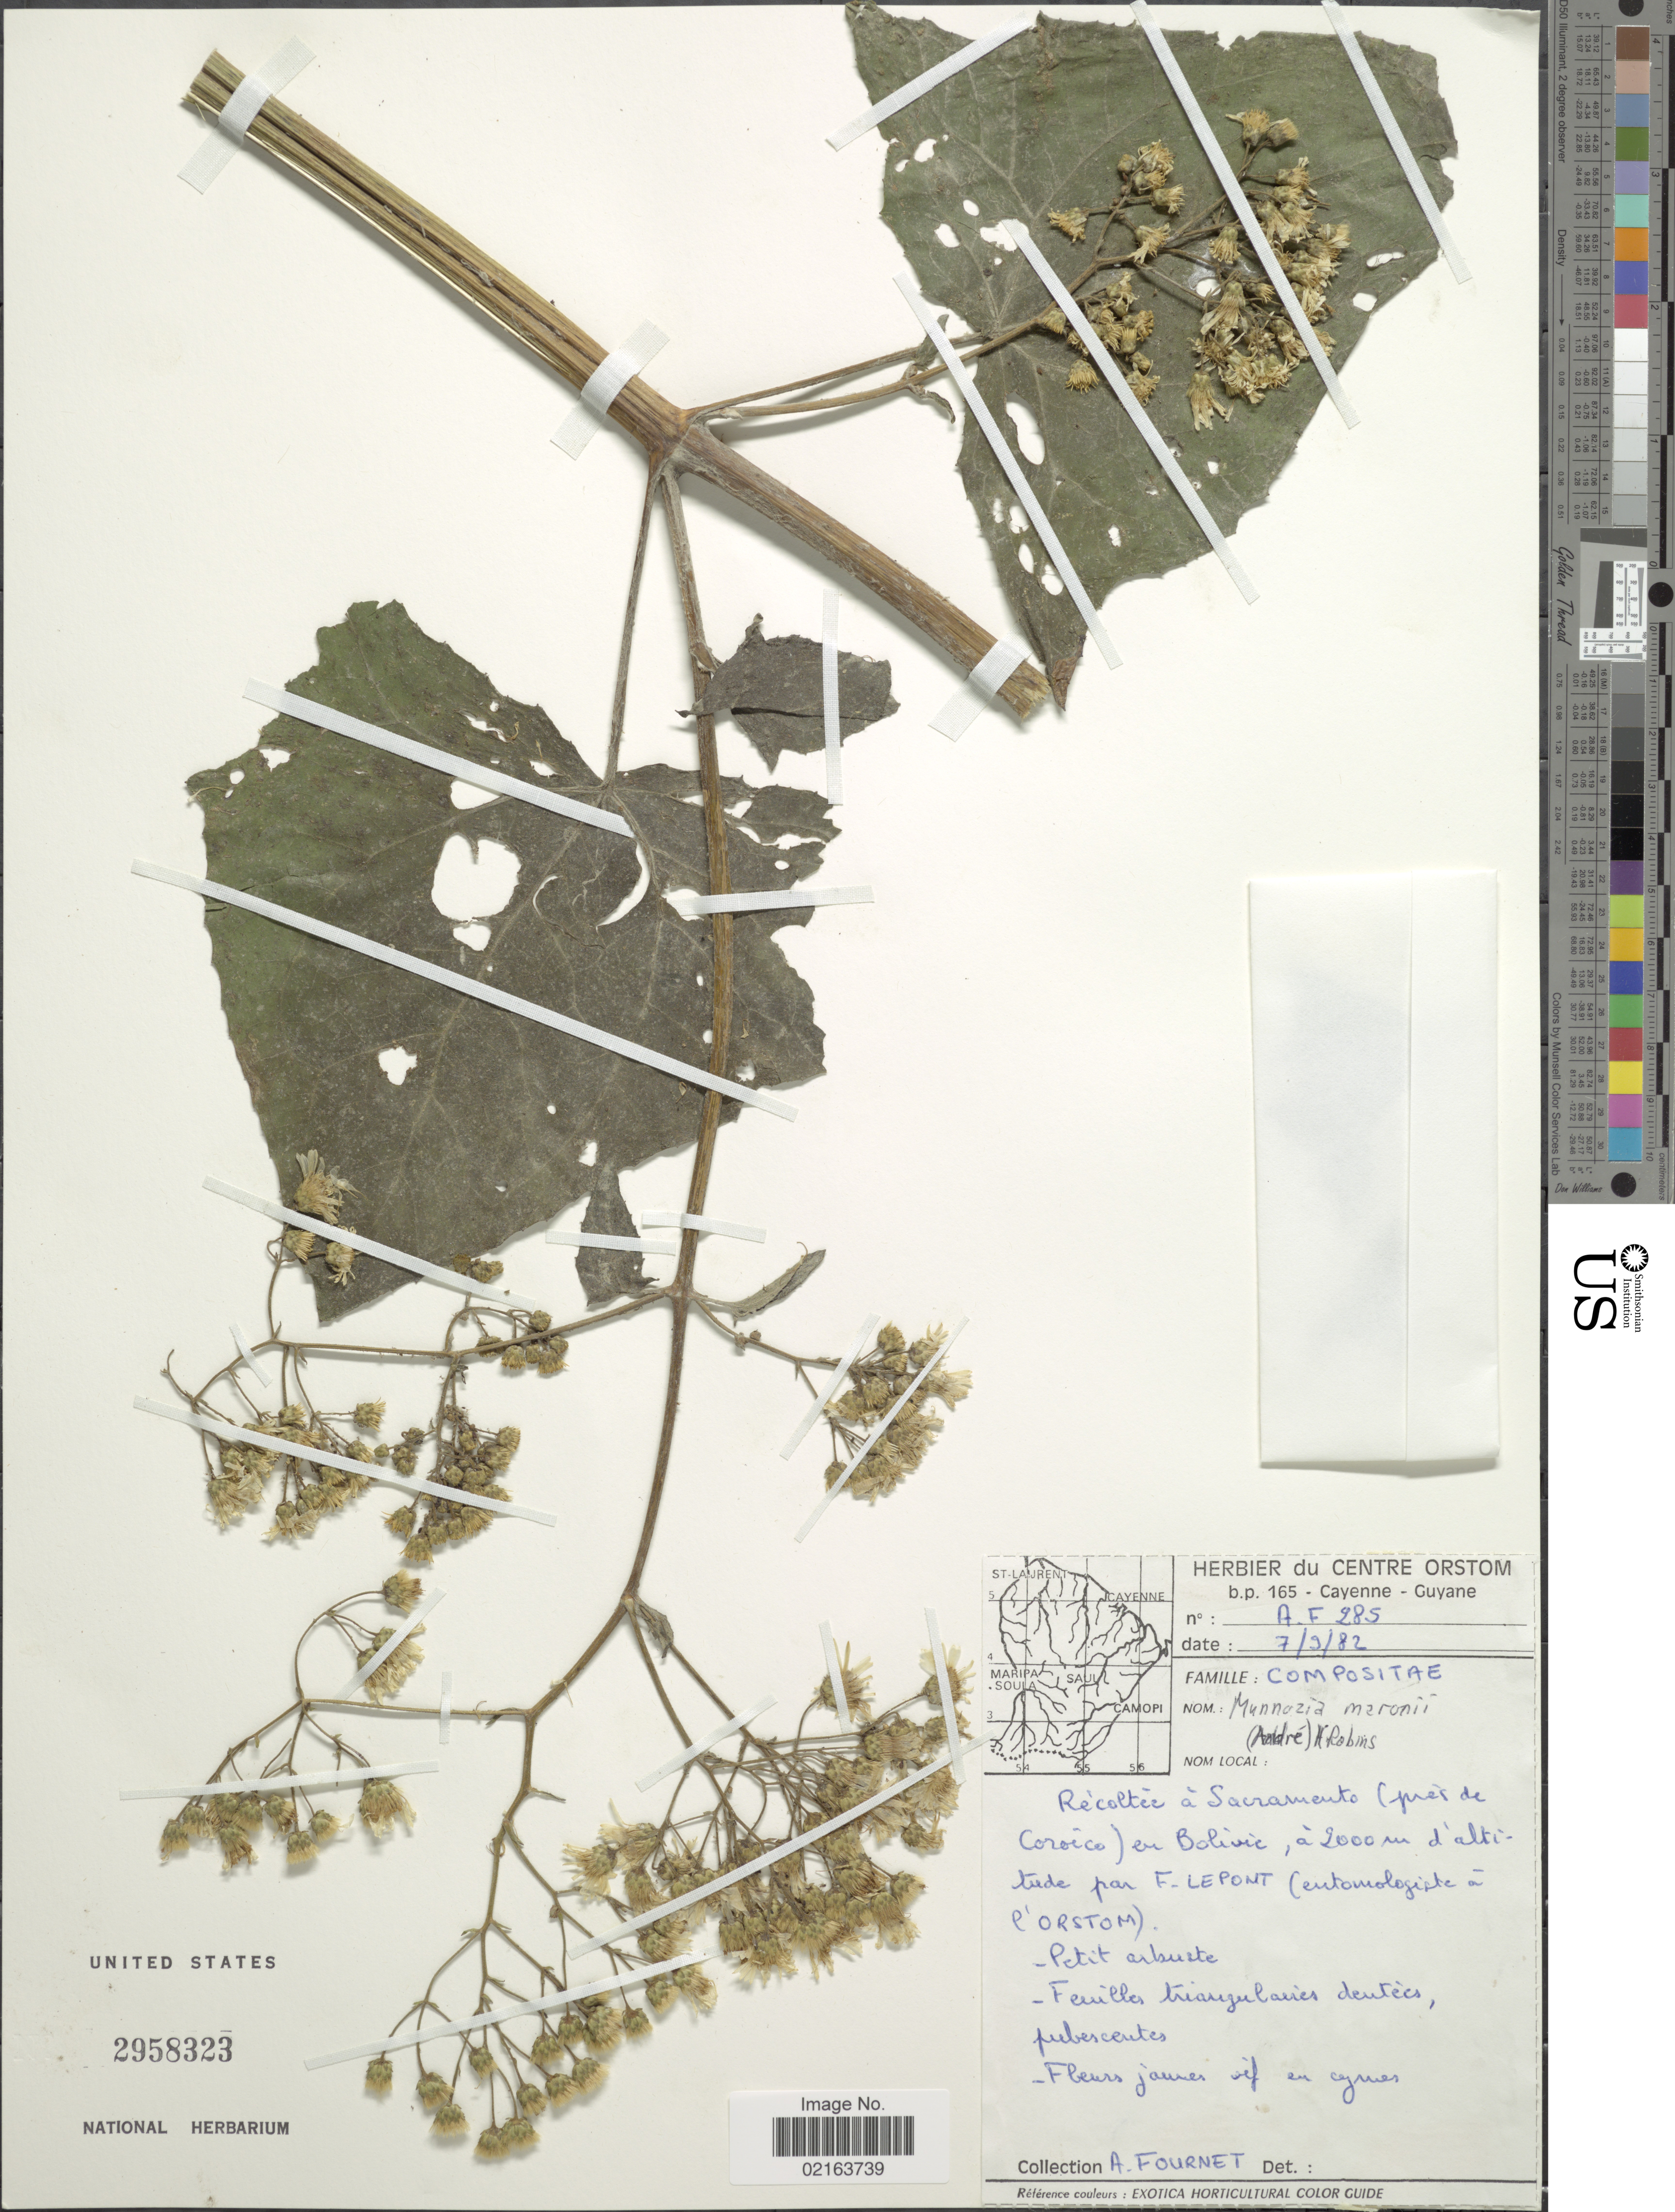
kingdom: Plantae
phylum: Tracheophyta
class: Magnoliopsida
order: Asterales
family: Asteraceae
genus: Munnozia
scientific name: Munnozia hastifolia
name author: (Poepp.) H. Rob. & Brettell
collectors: A. Fournet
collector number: A.F. 285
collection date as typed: Transcribed d/m/y: 7/9/82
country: Bolivia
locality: Recoltee a Sacramento (pres de Coroico) en Bolivie, par F. Lepont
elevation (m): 2000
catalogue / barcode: US 2958323